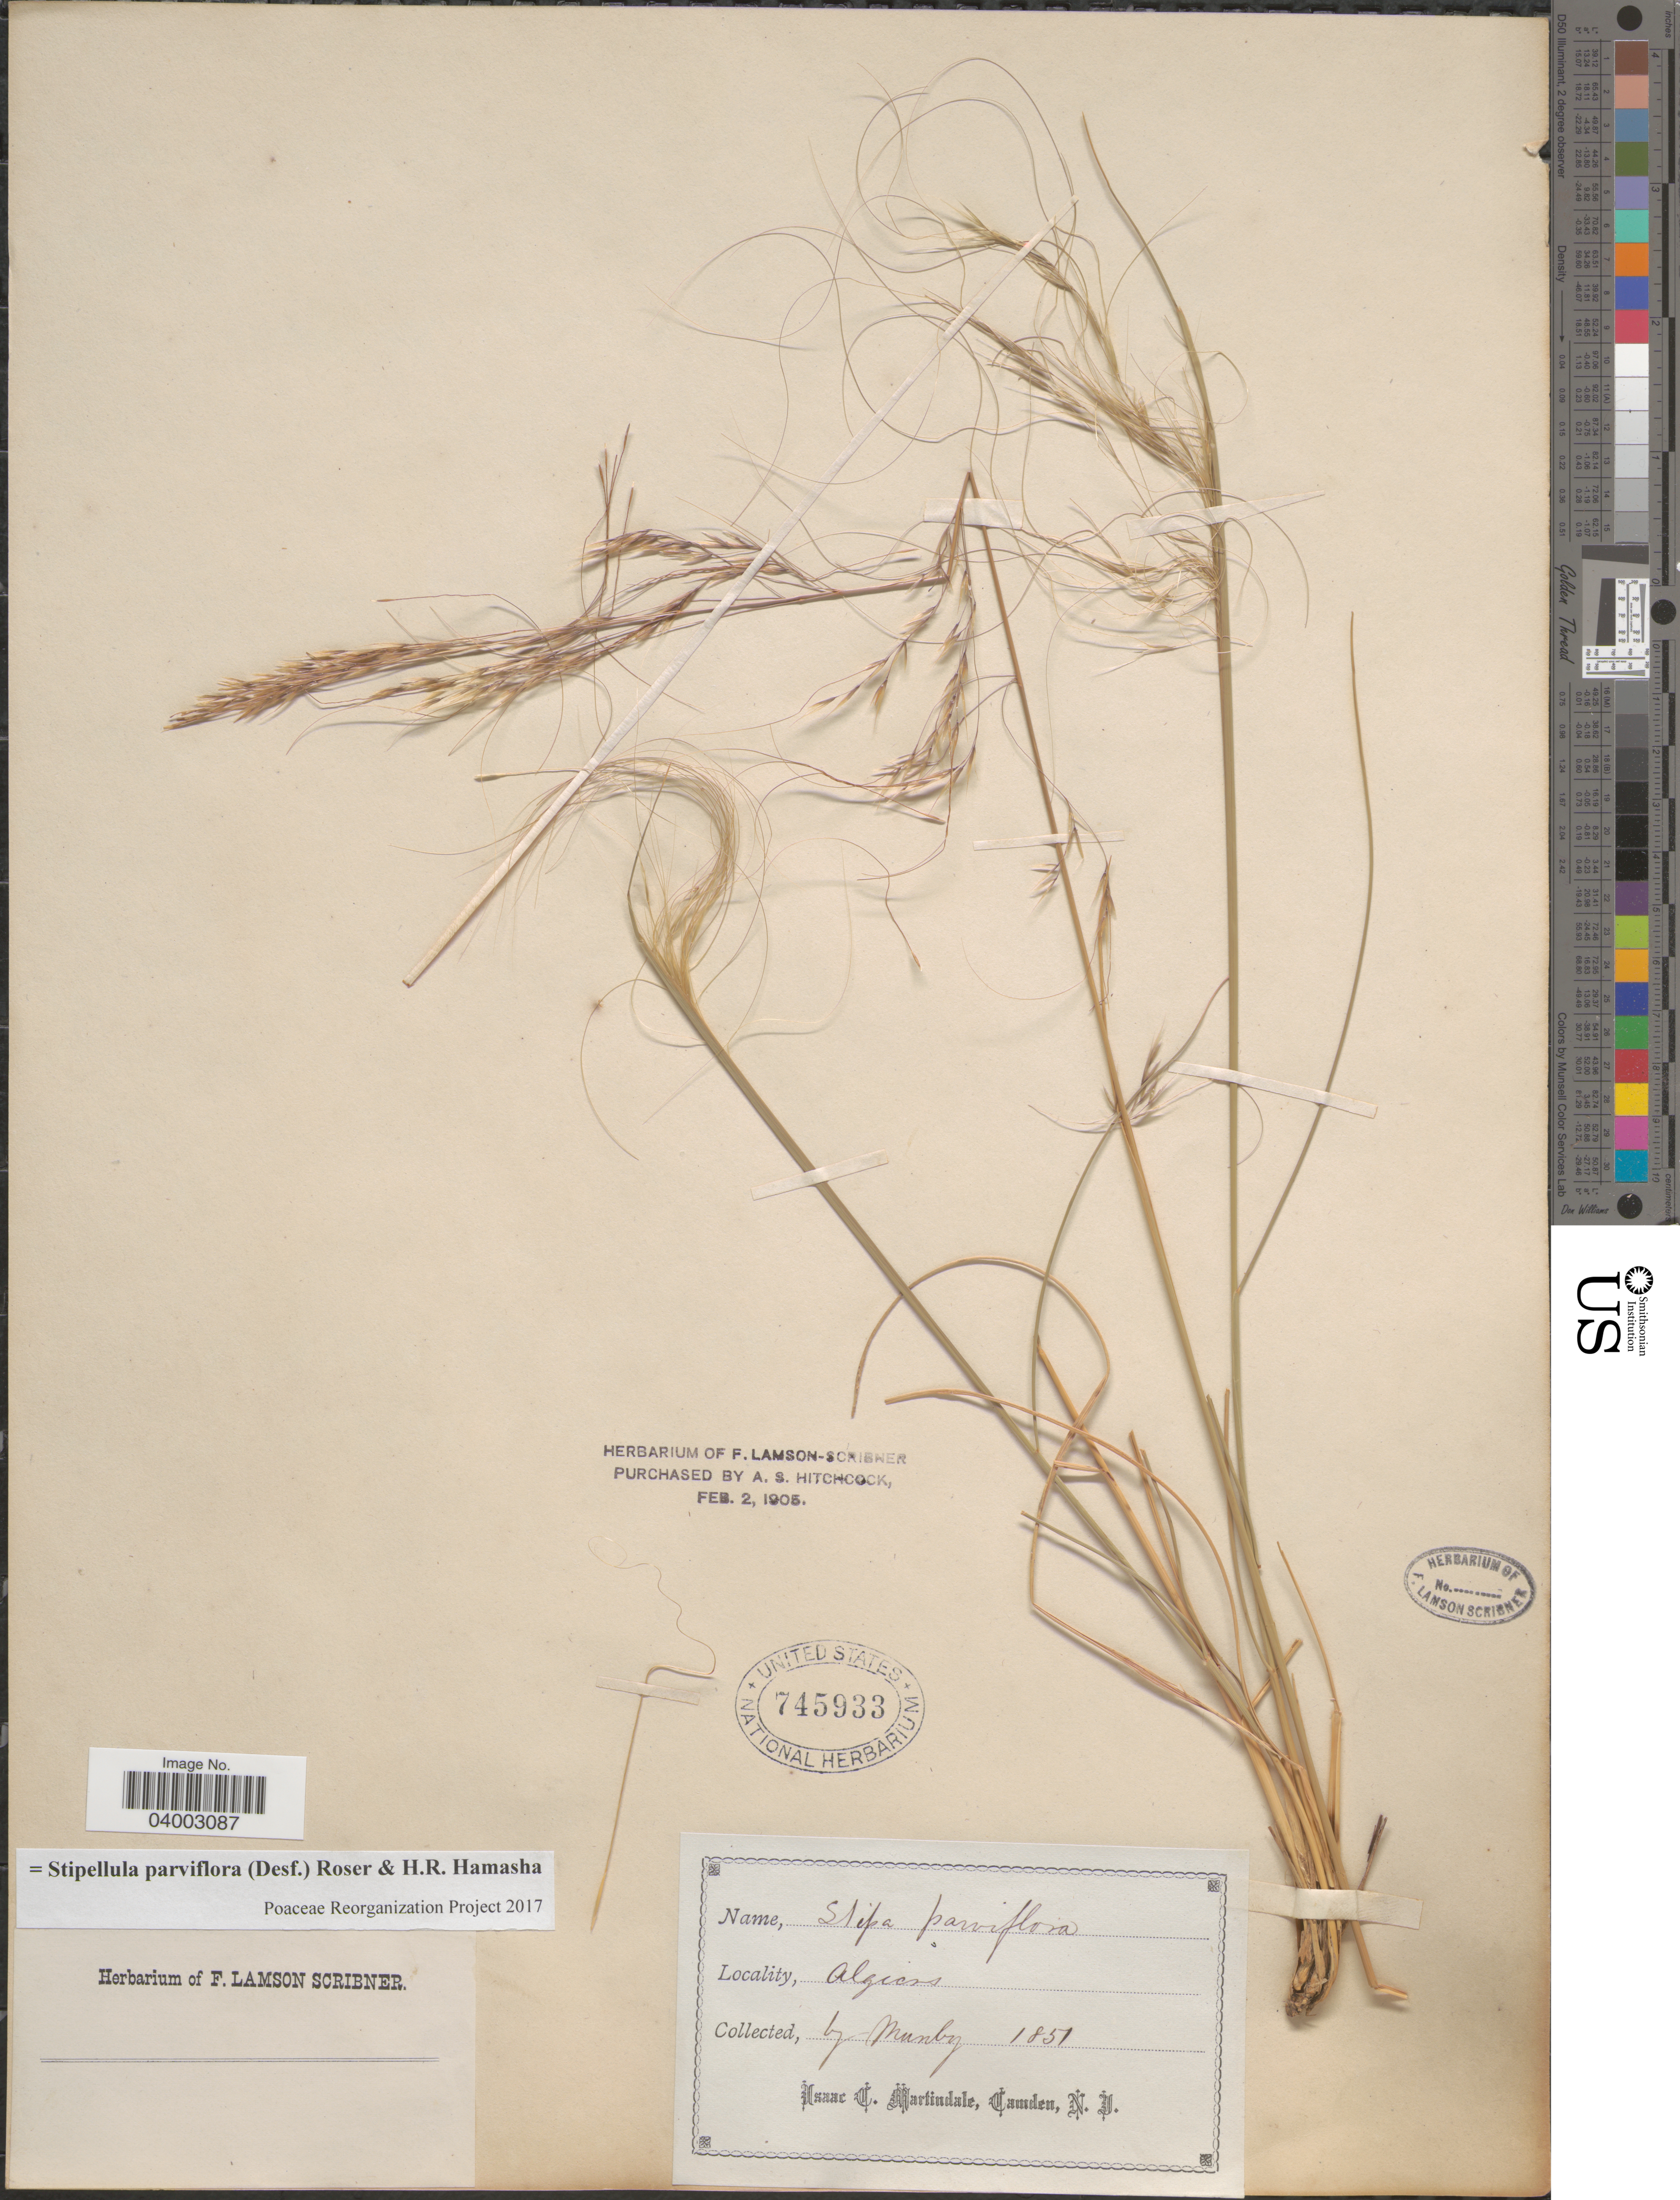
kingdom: Plantae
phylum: Tracheophyta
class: Liliopsida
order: Poales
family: Poaceae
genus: Stipellula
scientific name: Stipellula parviflora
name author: (Desf.) Röser & H. R. Hamasha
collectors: Munby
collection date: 1851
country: Algeria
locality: Algiers.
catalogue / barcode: US 745933